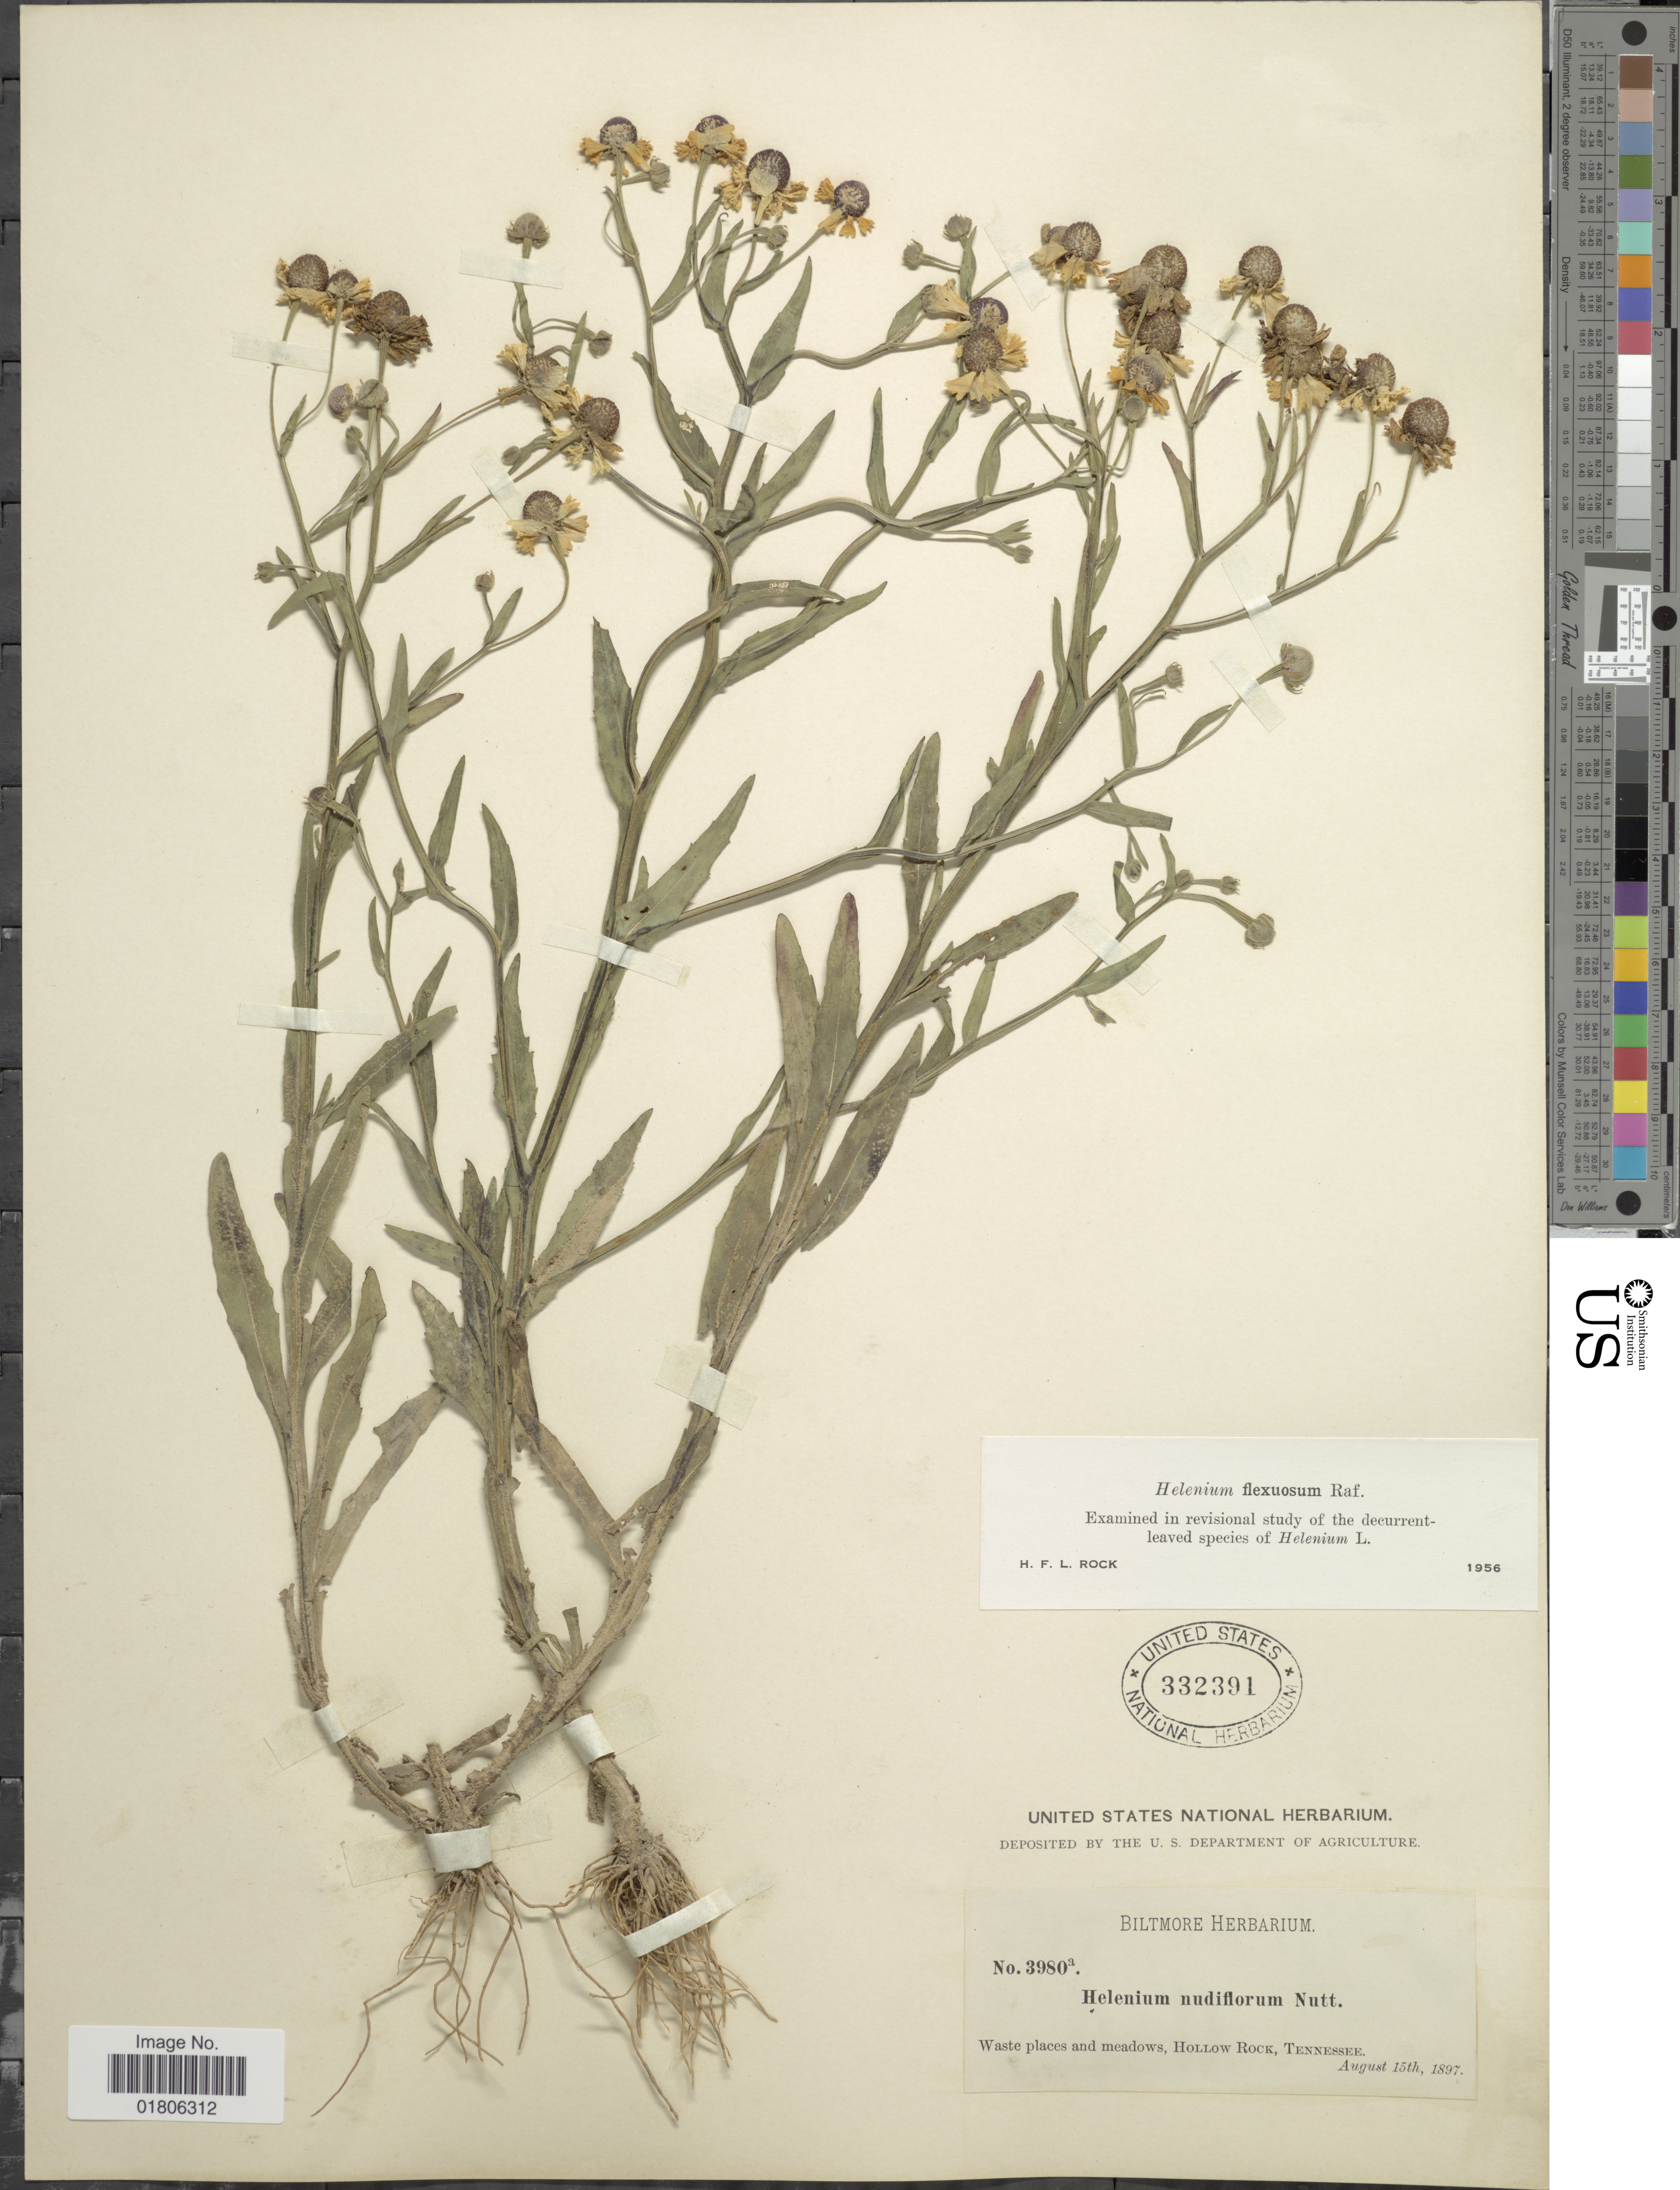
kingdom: Plantae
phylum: Tracheophyta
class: Magnoliopsida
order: Asterales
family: Asteraceae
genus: Helenium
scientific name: Helenium flexuosum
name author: Raf.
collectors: ex herb. Biltmore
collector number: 3980a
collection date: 1897-08-15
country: United States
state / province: Tennessee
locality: Hollow Rock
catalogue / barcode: US 332391